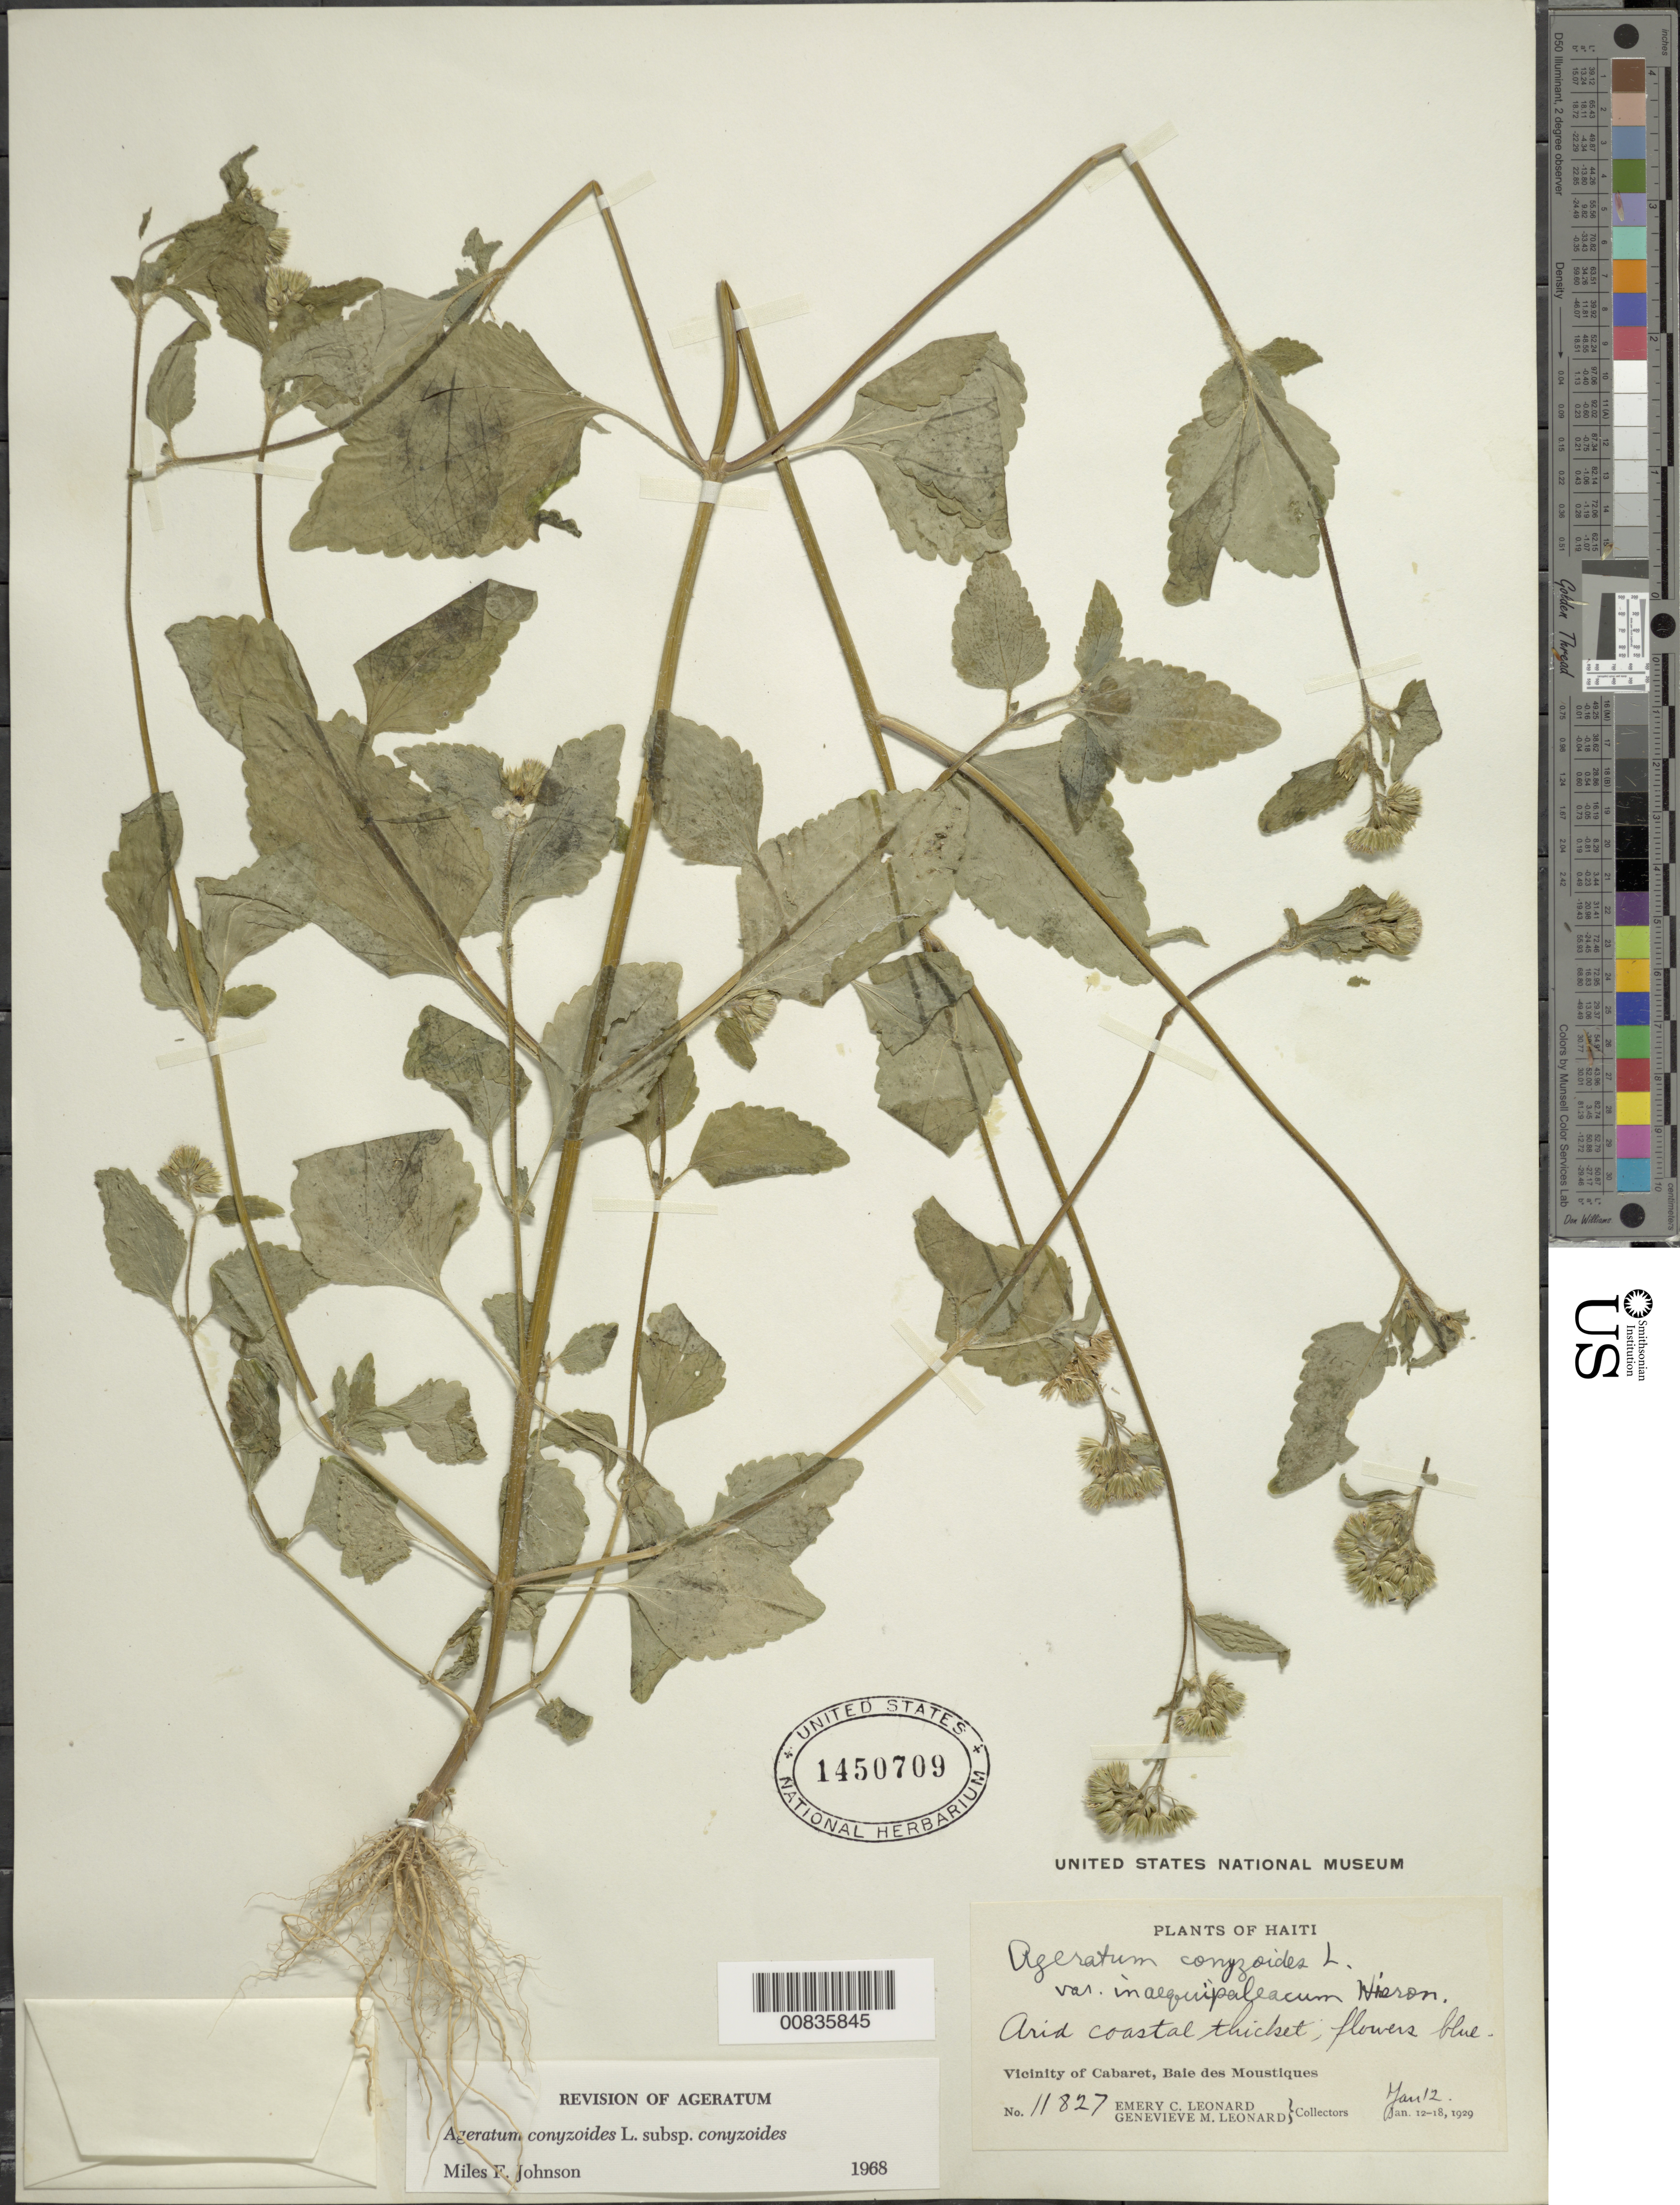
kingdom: Plantae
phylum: Tracheophyta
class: Magnoliopsida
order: Asterales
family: Asteraceae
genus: Ageratum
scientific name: Ageratum conyzoides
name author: L.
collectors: E. C. Leonard & G. M. Leonard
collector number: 11827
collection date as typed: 12 Jan 1929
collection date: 1929-01-12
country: Haiti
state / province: Nord-Ouest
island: Hispaniola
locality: Vicinity of Cabaret, Baie des Moustiques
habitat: Arid coastal thicket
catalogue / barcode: US 1450709